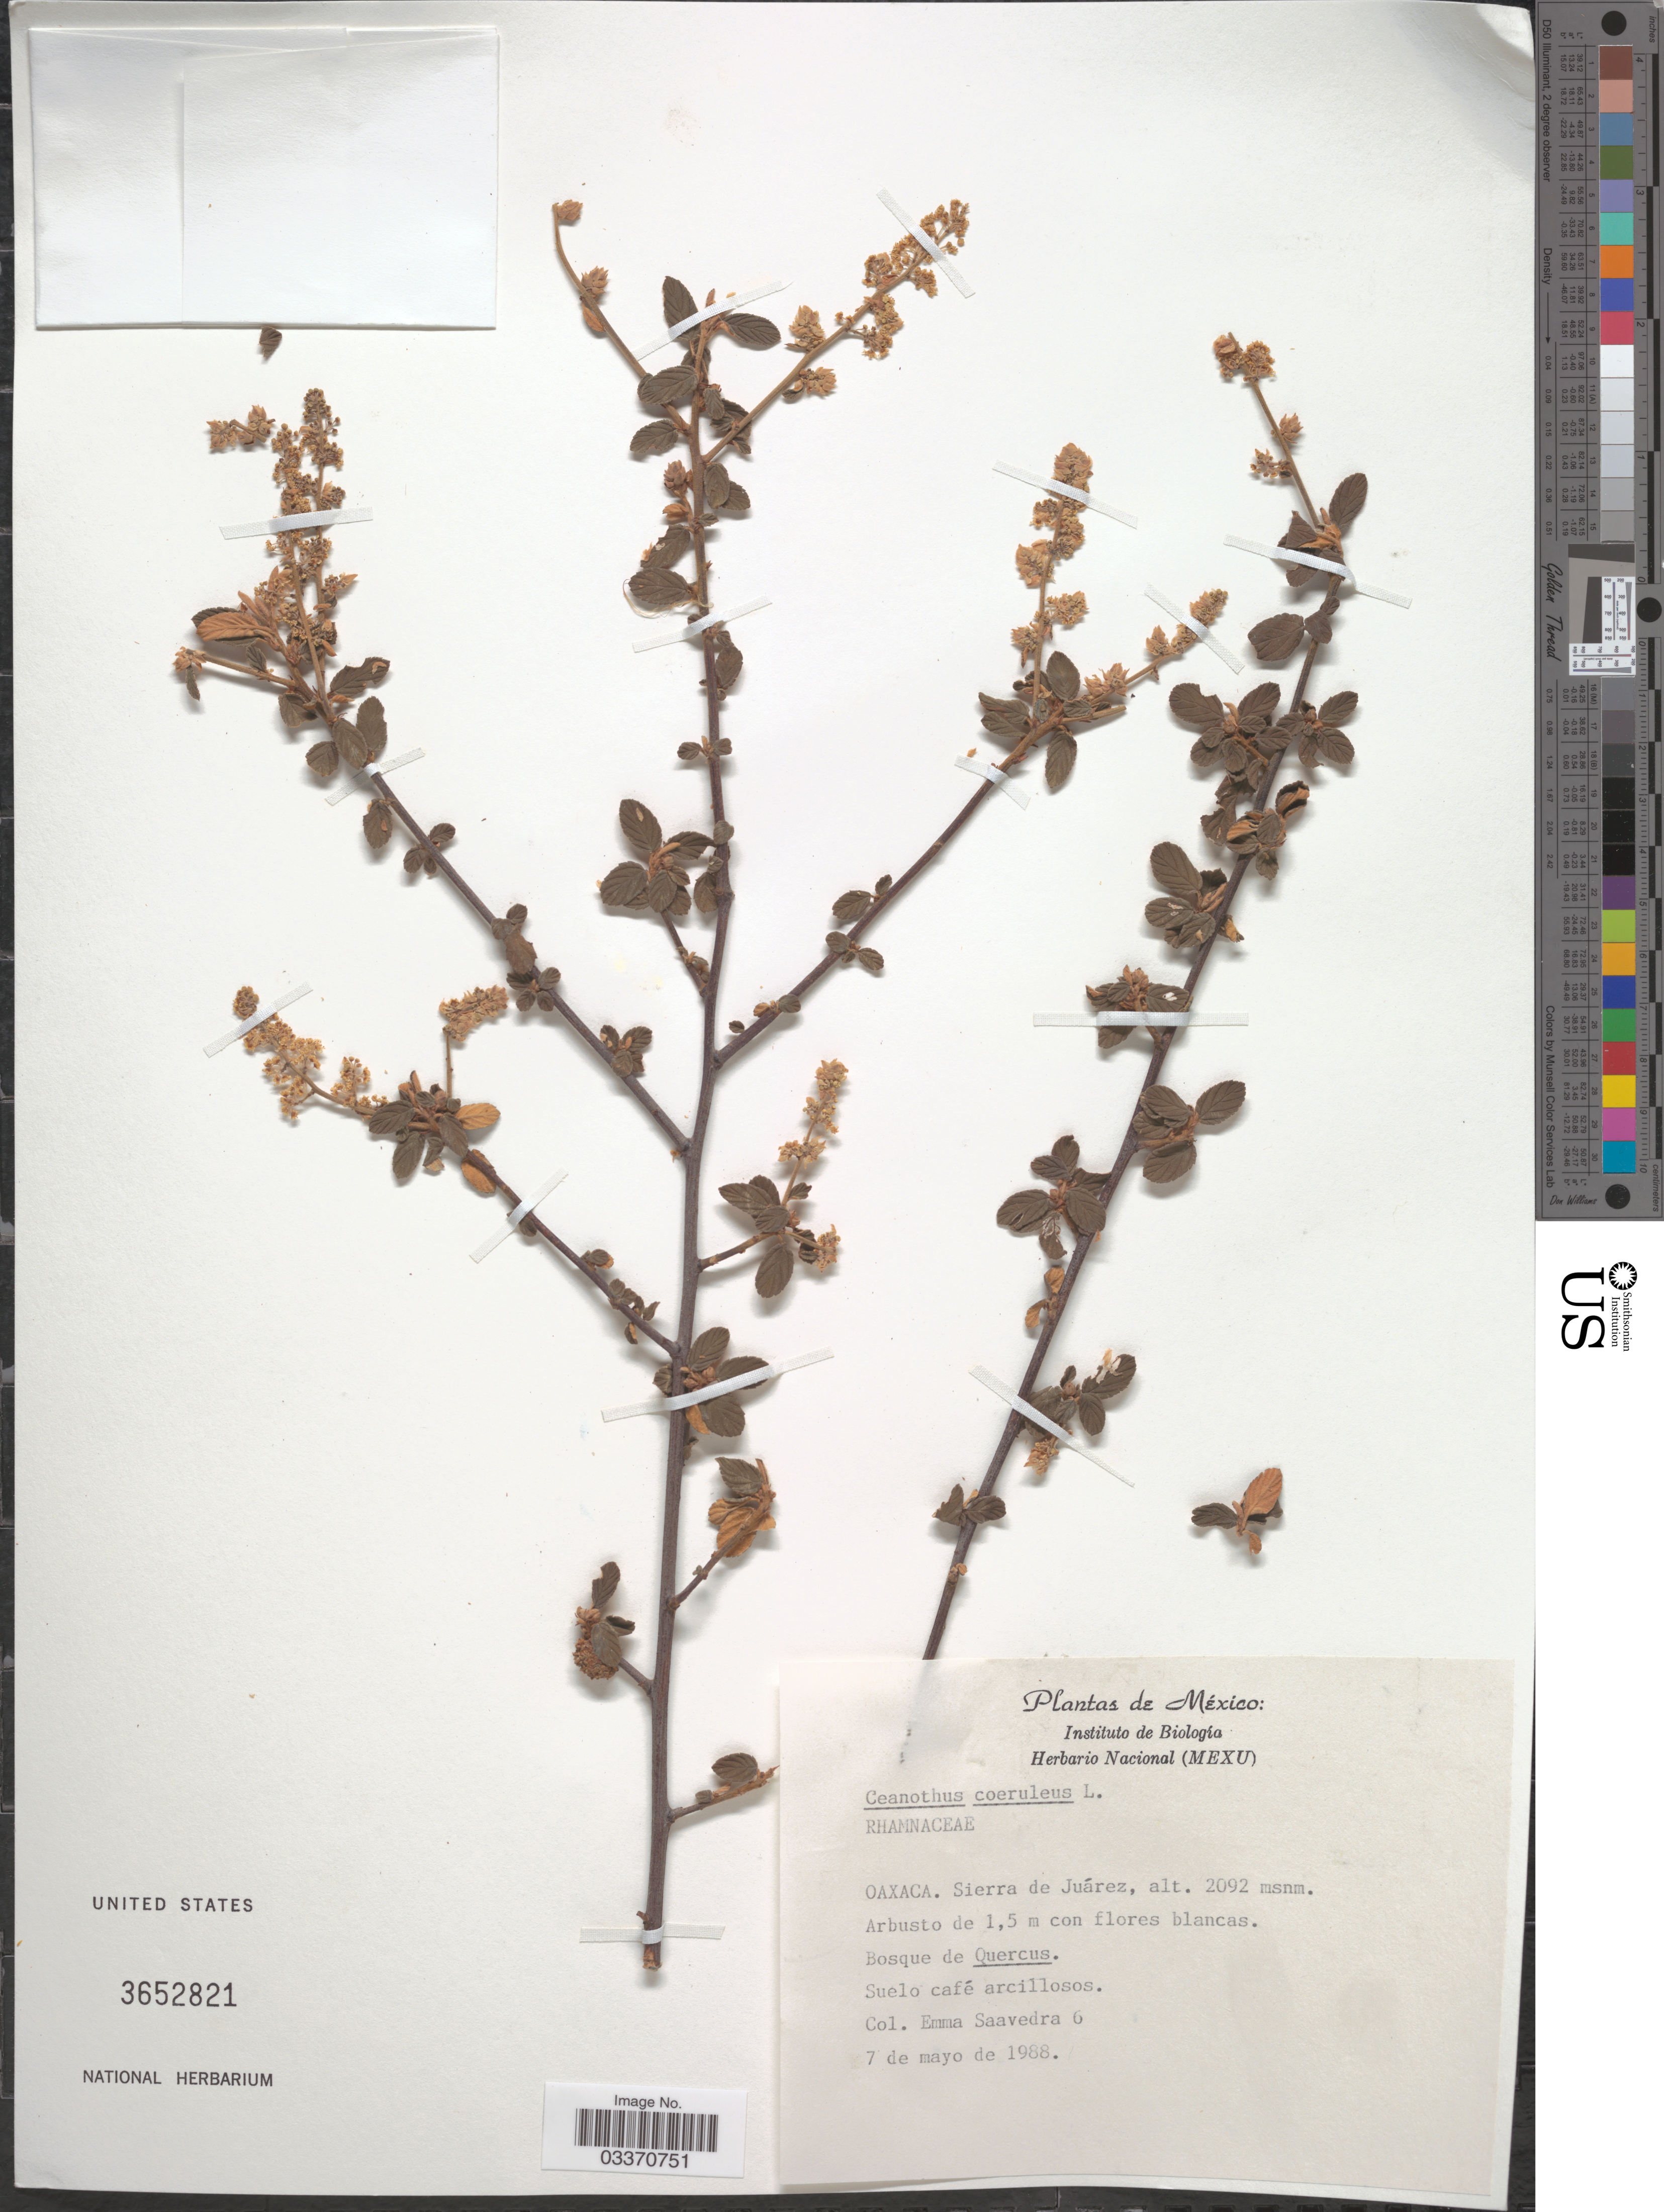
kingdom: Plantae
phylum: Tracheophyta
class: Magnoliopsida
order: Rosales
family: Rhamnaceae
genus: Ceanothus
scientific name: Ceanothus caeruleus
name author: Lag.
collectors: E. Saavedra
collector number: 6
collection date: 1988-05-07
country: Mexico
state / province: Oaxaca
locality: Sierra de Juárez.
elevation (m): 2092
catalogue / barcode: US 3652821